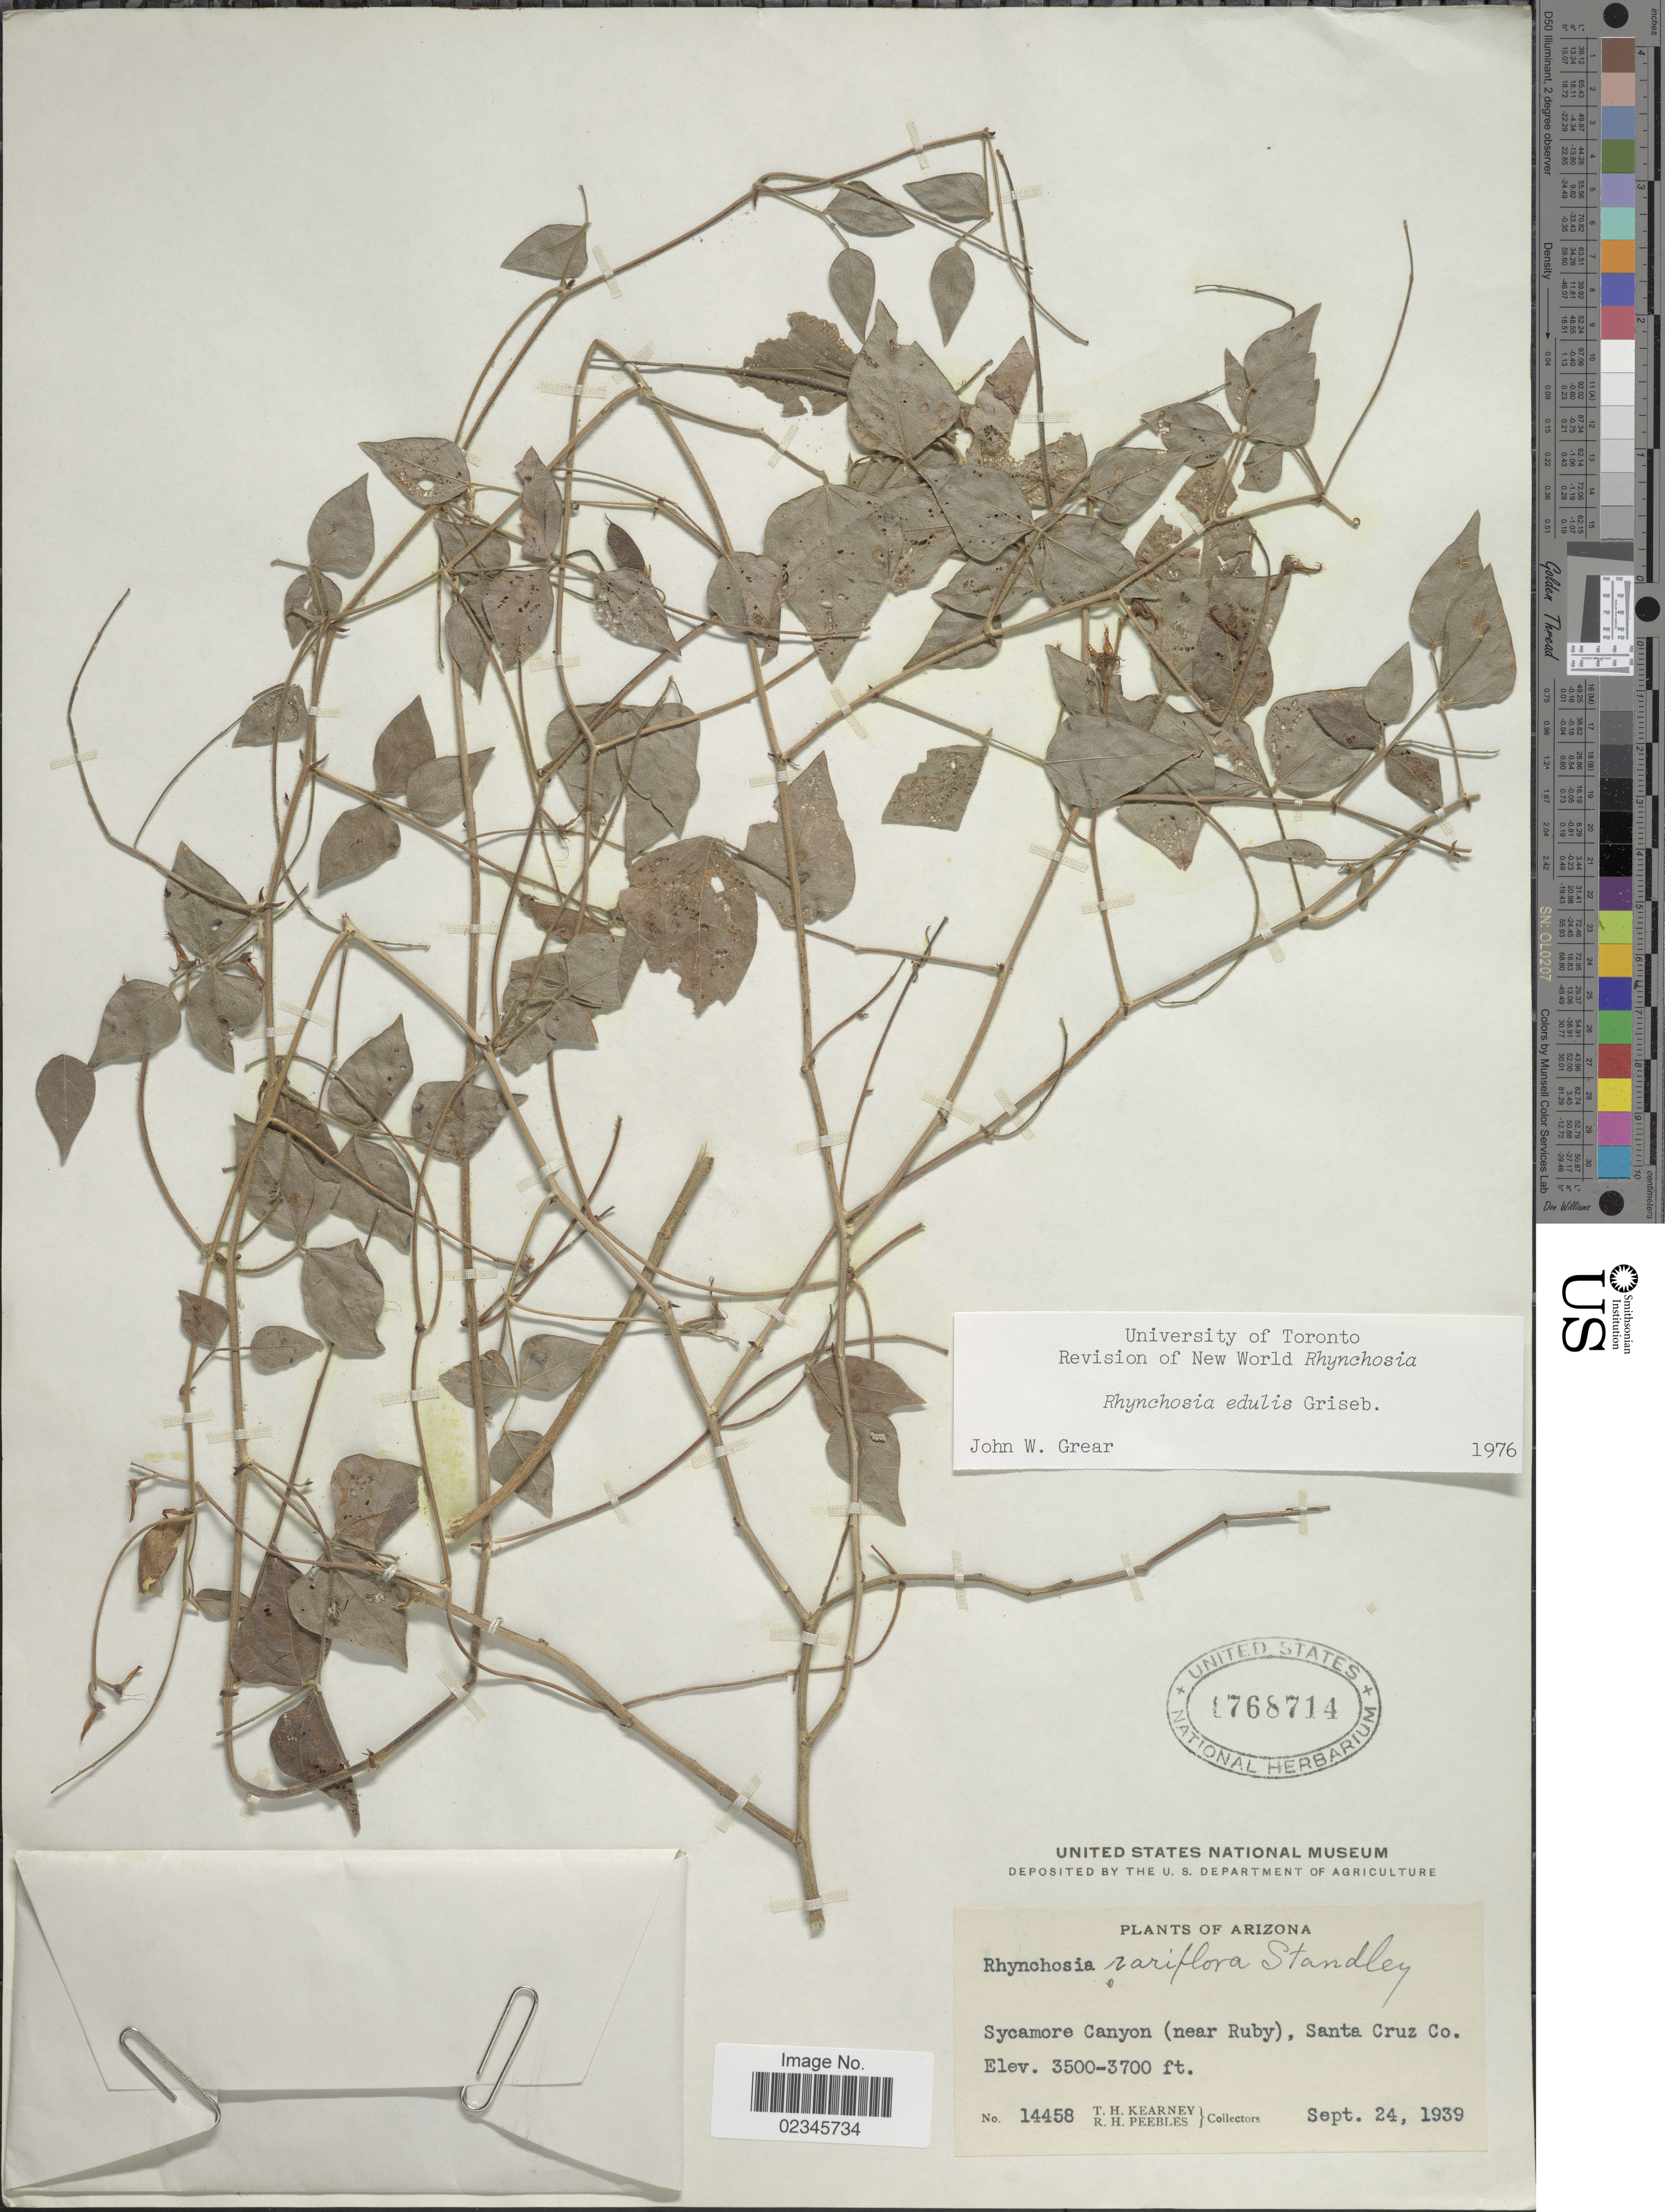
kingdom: Plantae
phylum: Tracheophyta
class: Magnoliopsida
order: Fabales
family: Fabaceae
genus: Rhynchosia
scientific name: Rhynchosia edulis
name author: Griseb.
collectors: T. H. Kearney & R. H. Peebles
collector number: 14458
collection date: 1939-09-24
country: United States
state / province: Arizona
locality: Sycamore Canyon (near Ruby), Santa Cruz Co.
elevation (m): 1067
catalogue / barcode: US 1768714